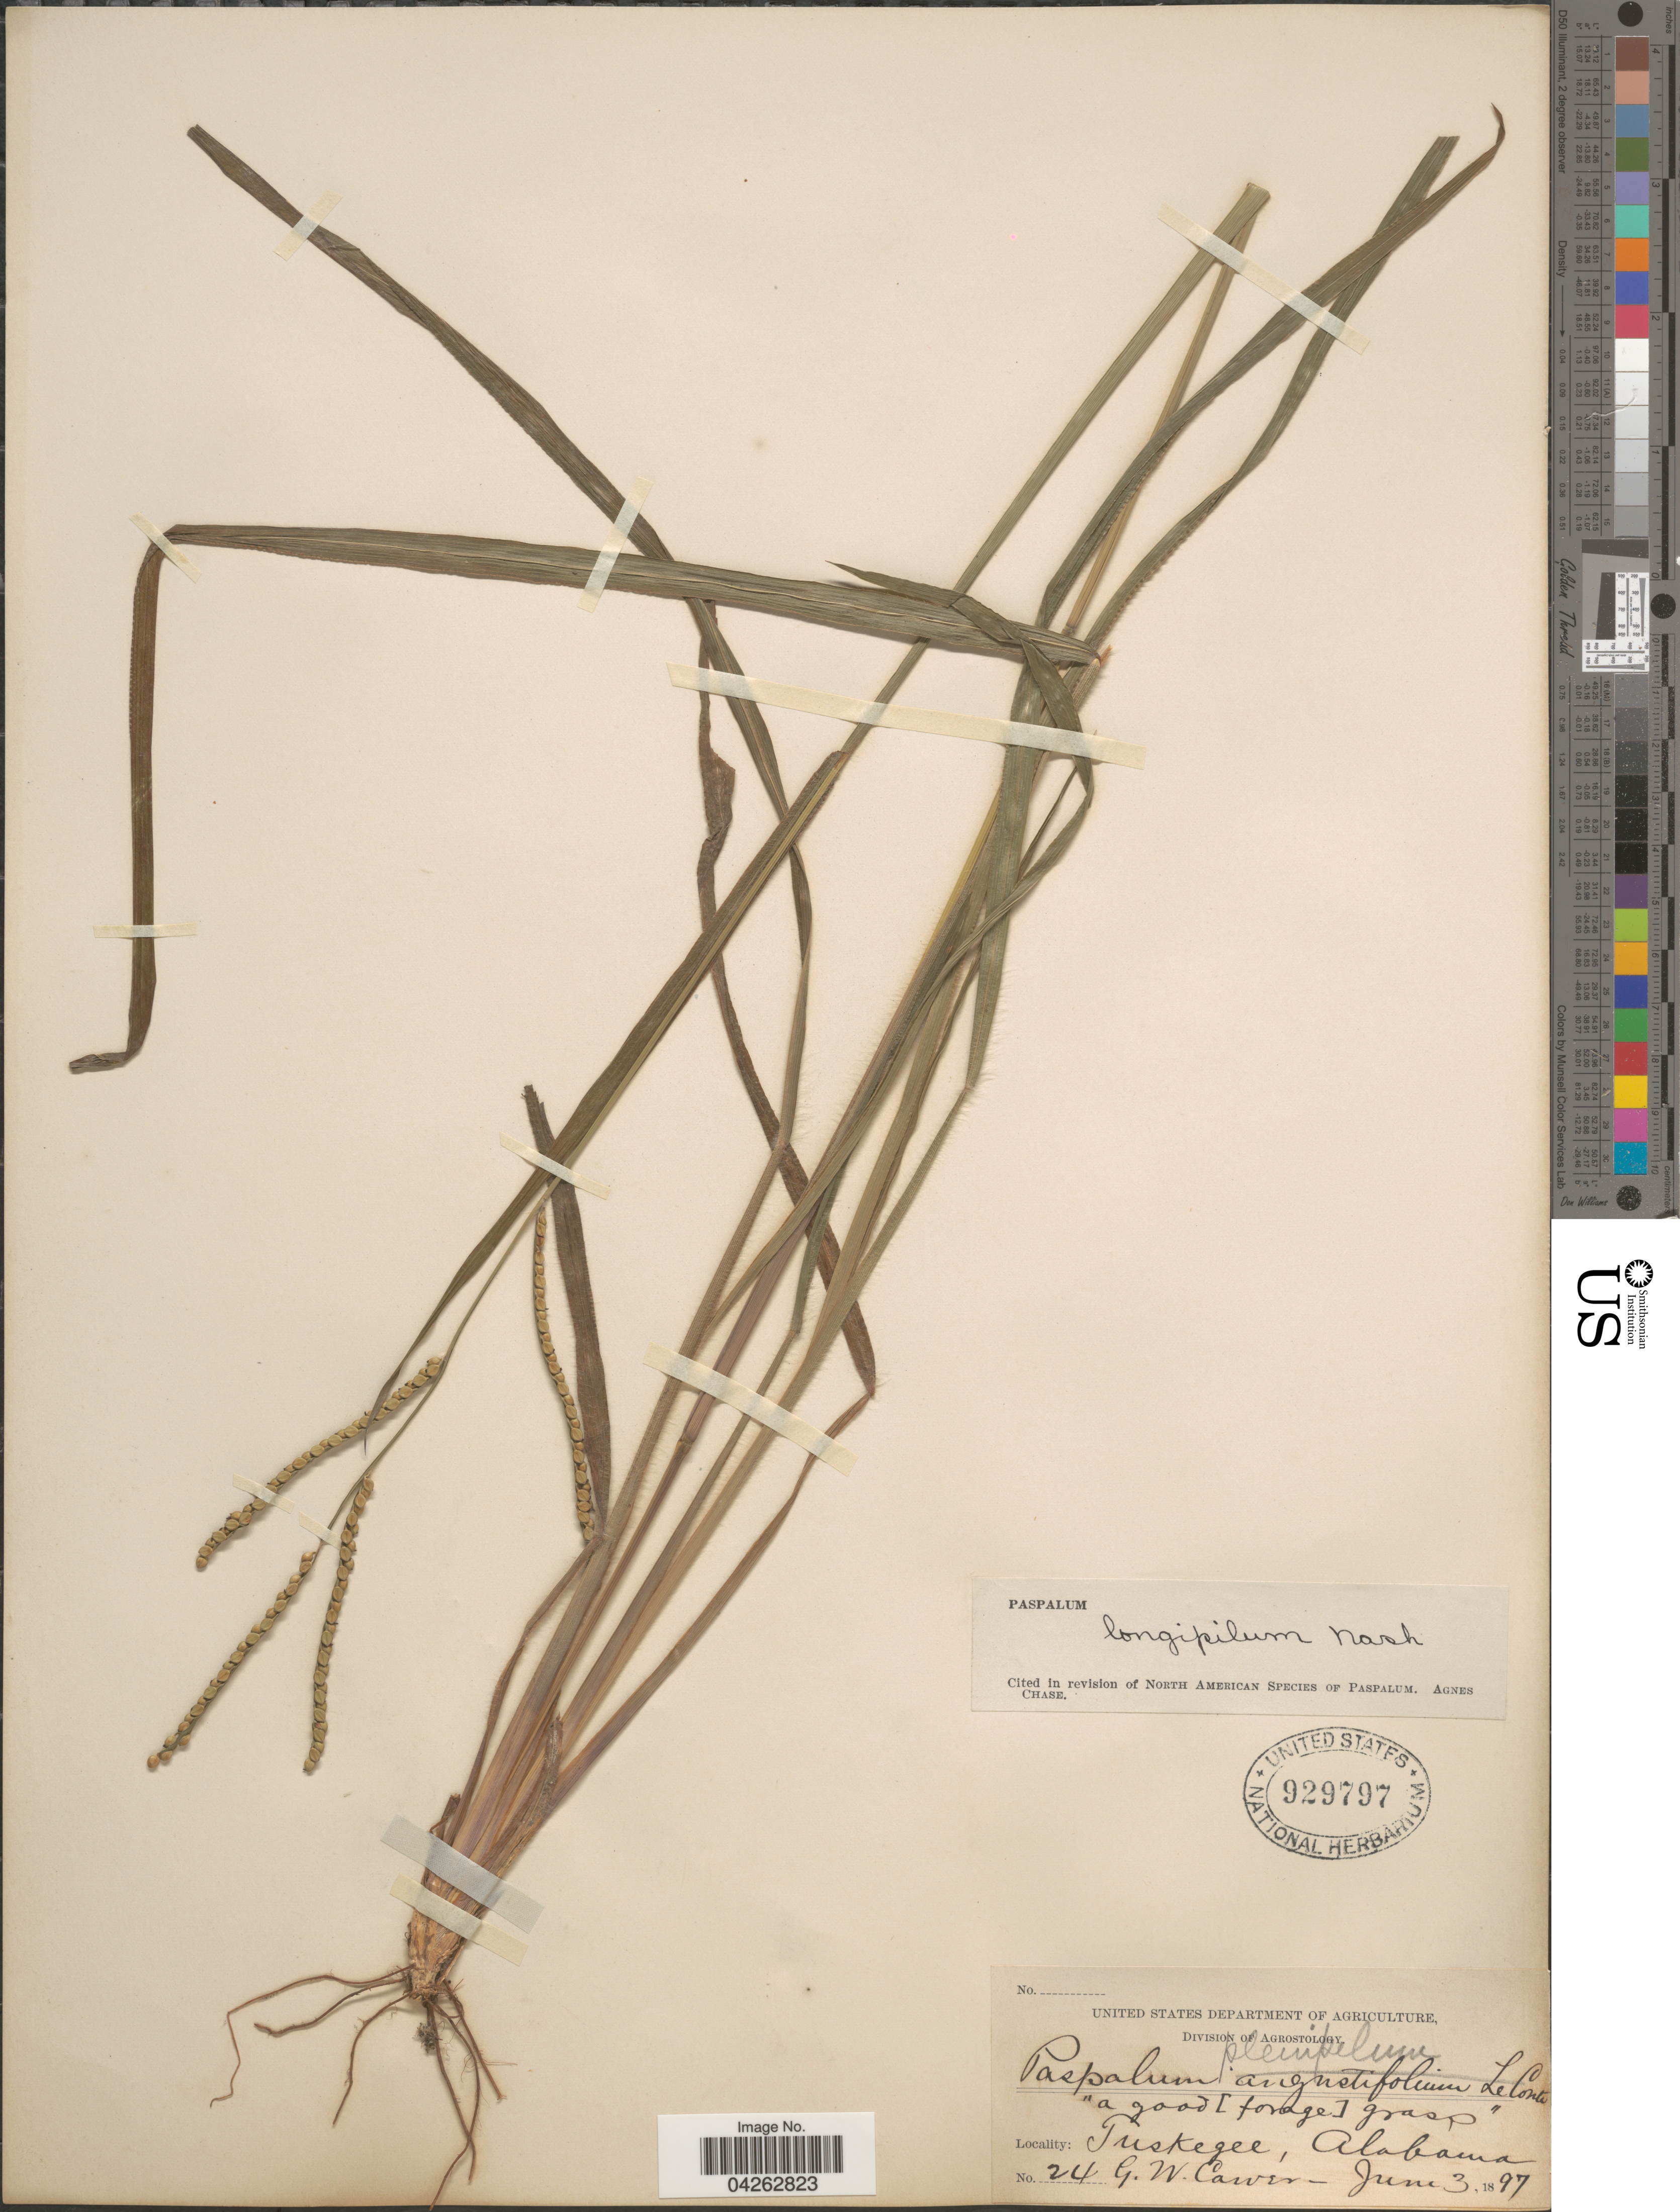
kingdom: Plantae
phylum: Tracheophyta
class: Liliopsida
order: Poales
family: Poaceae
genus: Paspalum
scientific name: Paspalum longipilum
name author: Nash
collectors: G. Carver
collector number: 24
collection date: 1897-06-03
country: United States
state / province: Alabama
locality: Tuskegee.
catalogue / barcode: US 929797